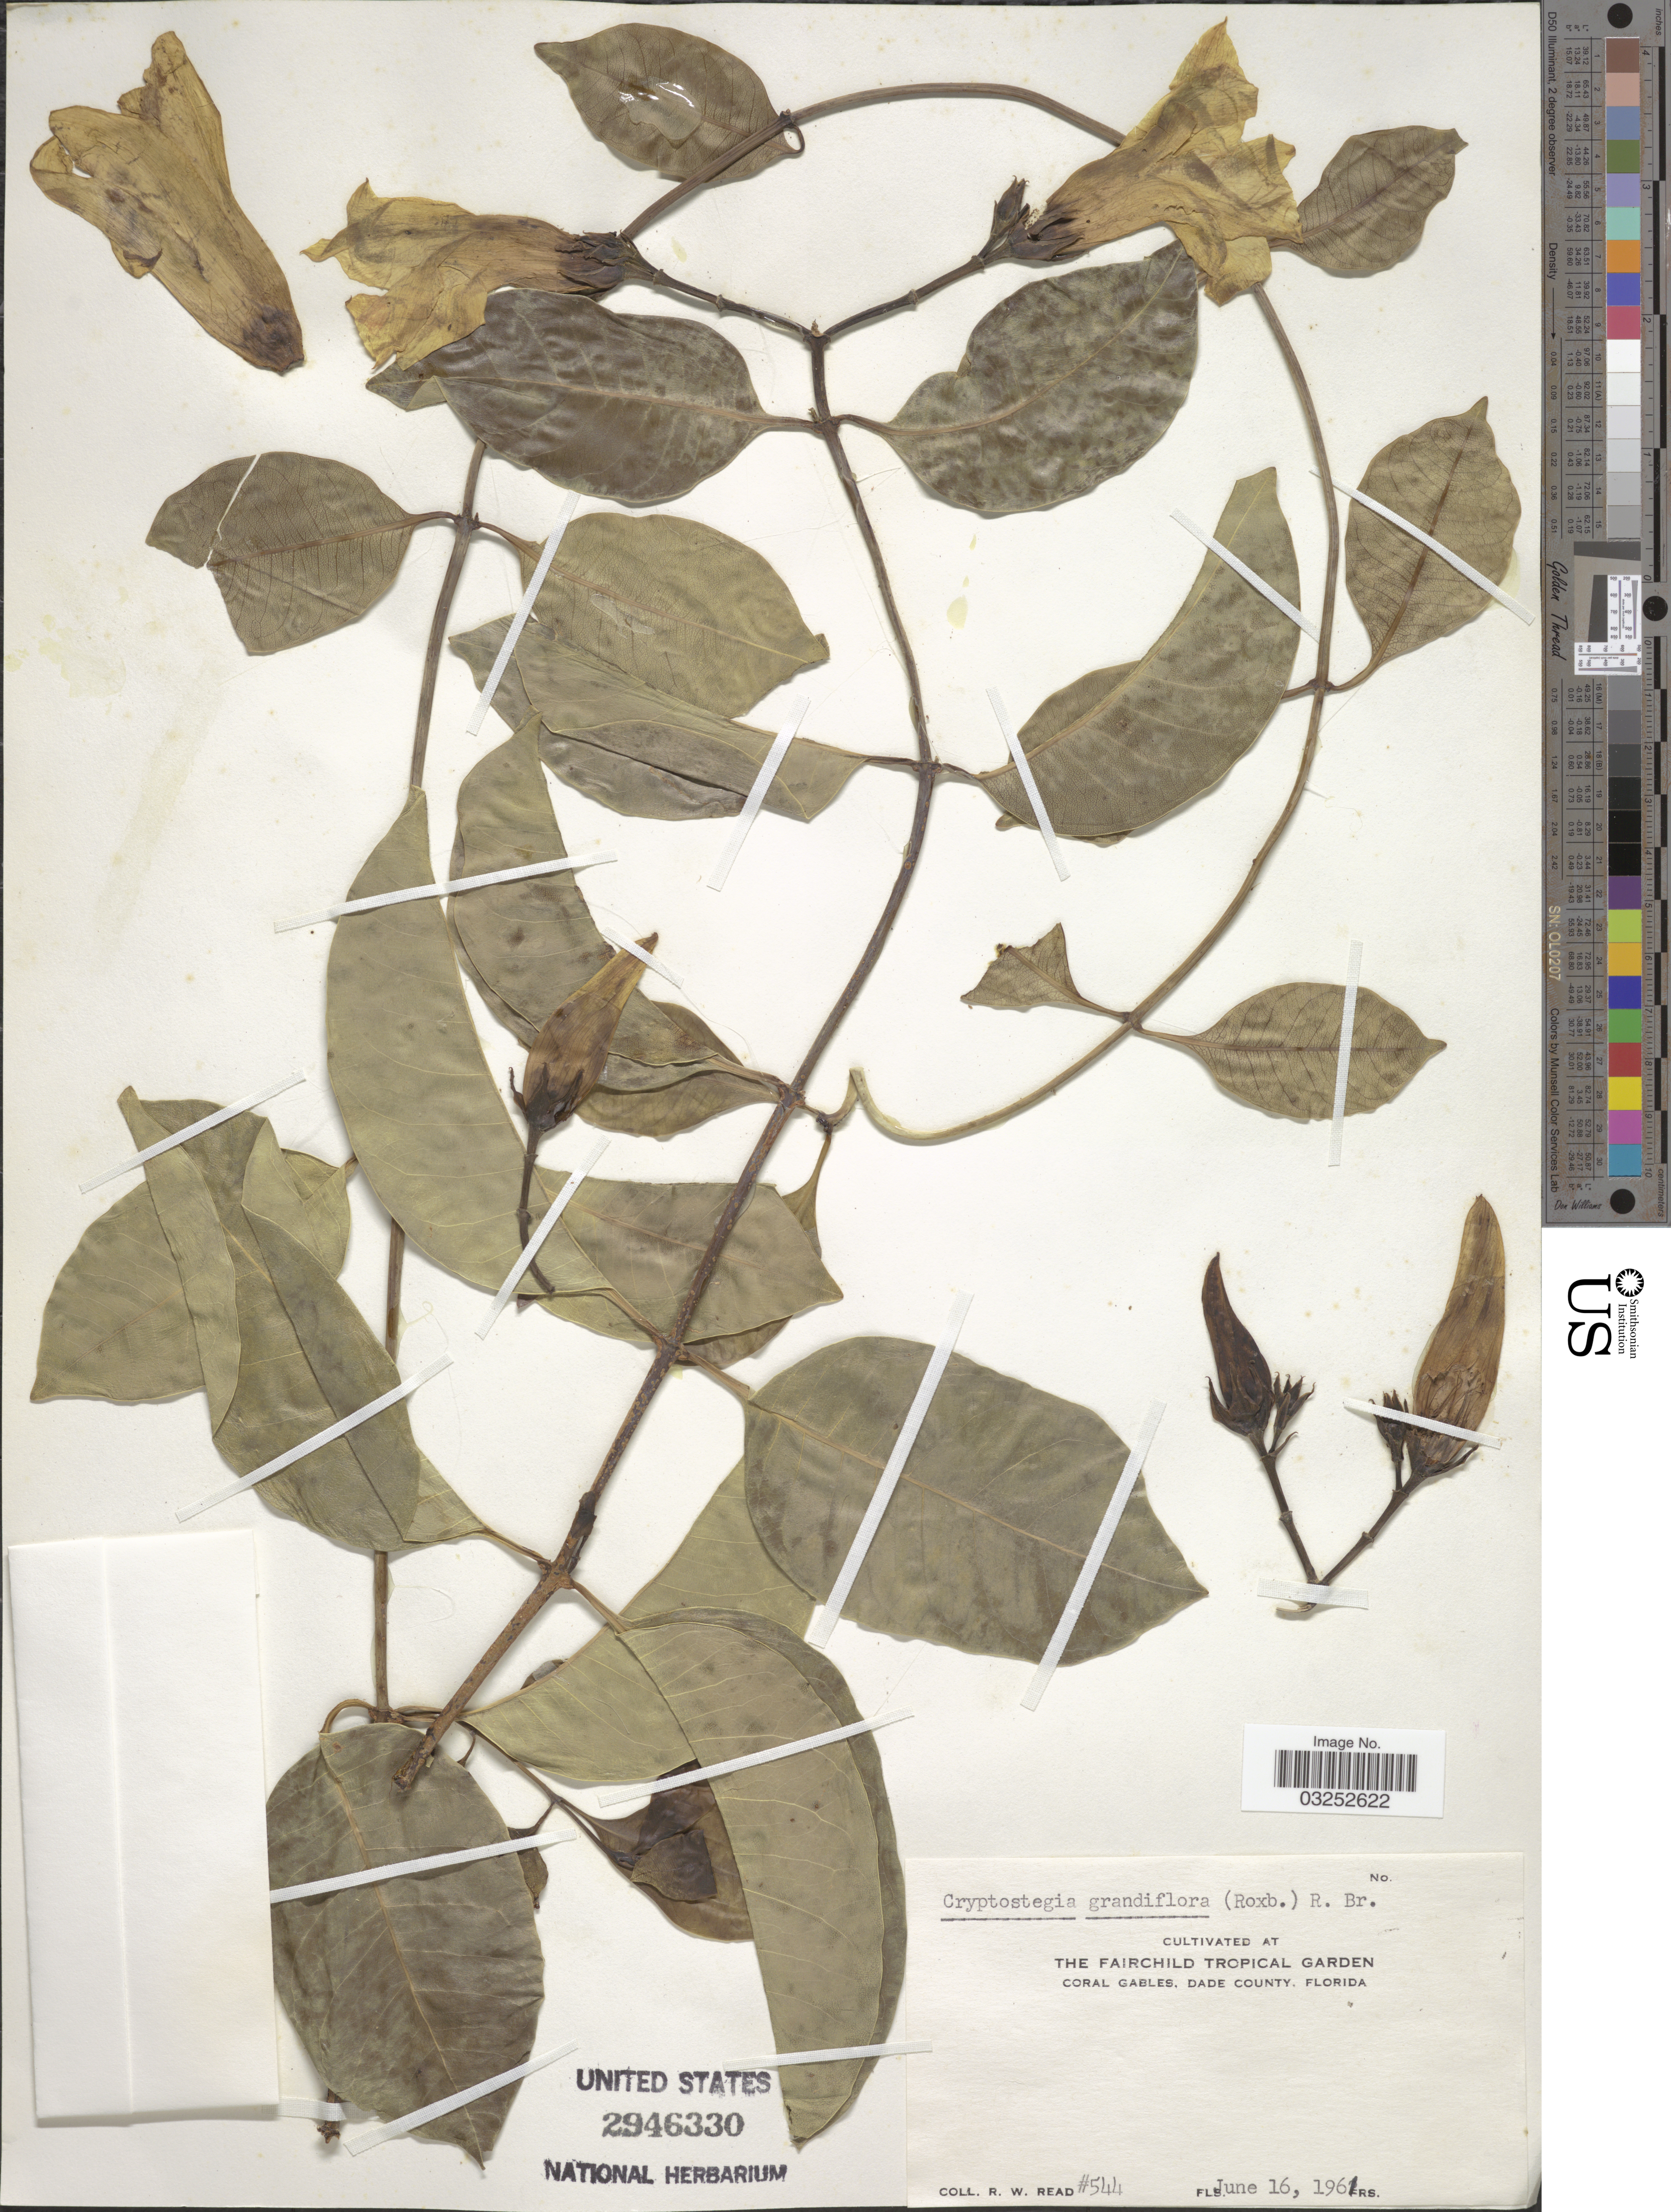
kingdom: Plantae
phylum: Tracheophyta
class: Magnoliopsida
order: Gentianales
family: Apocynaceae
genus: Cryptostegia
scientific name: Cryptostegia grandiflora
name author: Roxb. ex R. Br.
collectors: R. W. Read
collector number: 544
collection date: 1961-06-16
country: United States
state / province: Florida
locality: The Fairchild Tropical Garden, Coral Gables, Dade County, Florida.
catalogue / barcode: US 2946330